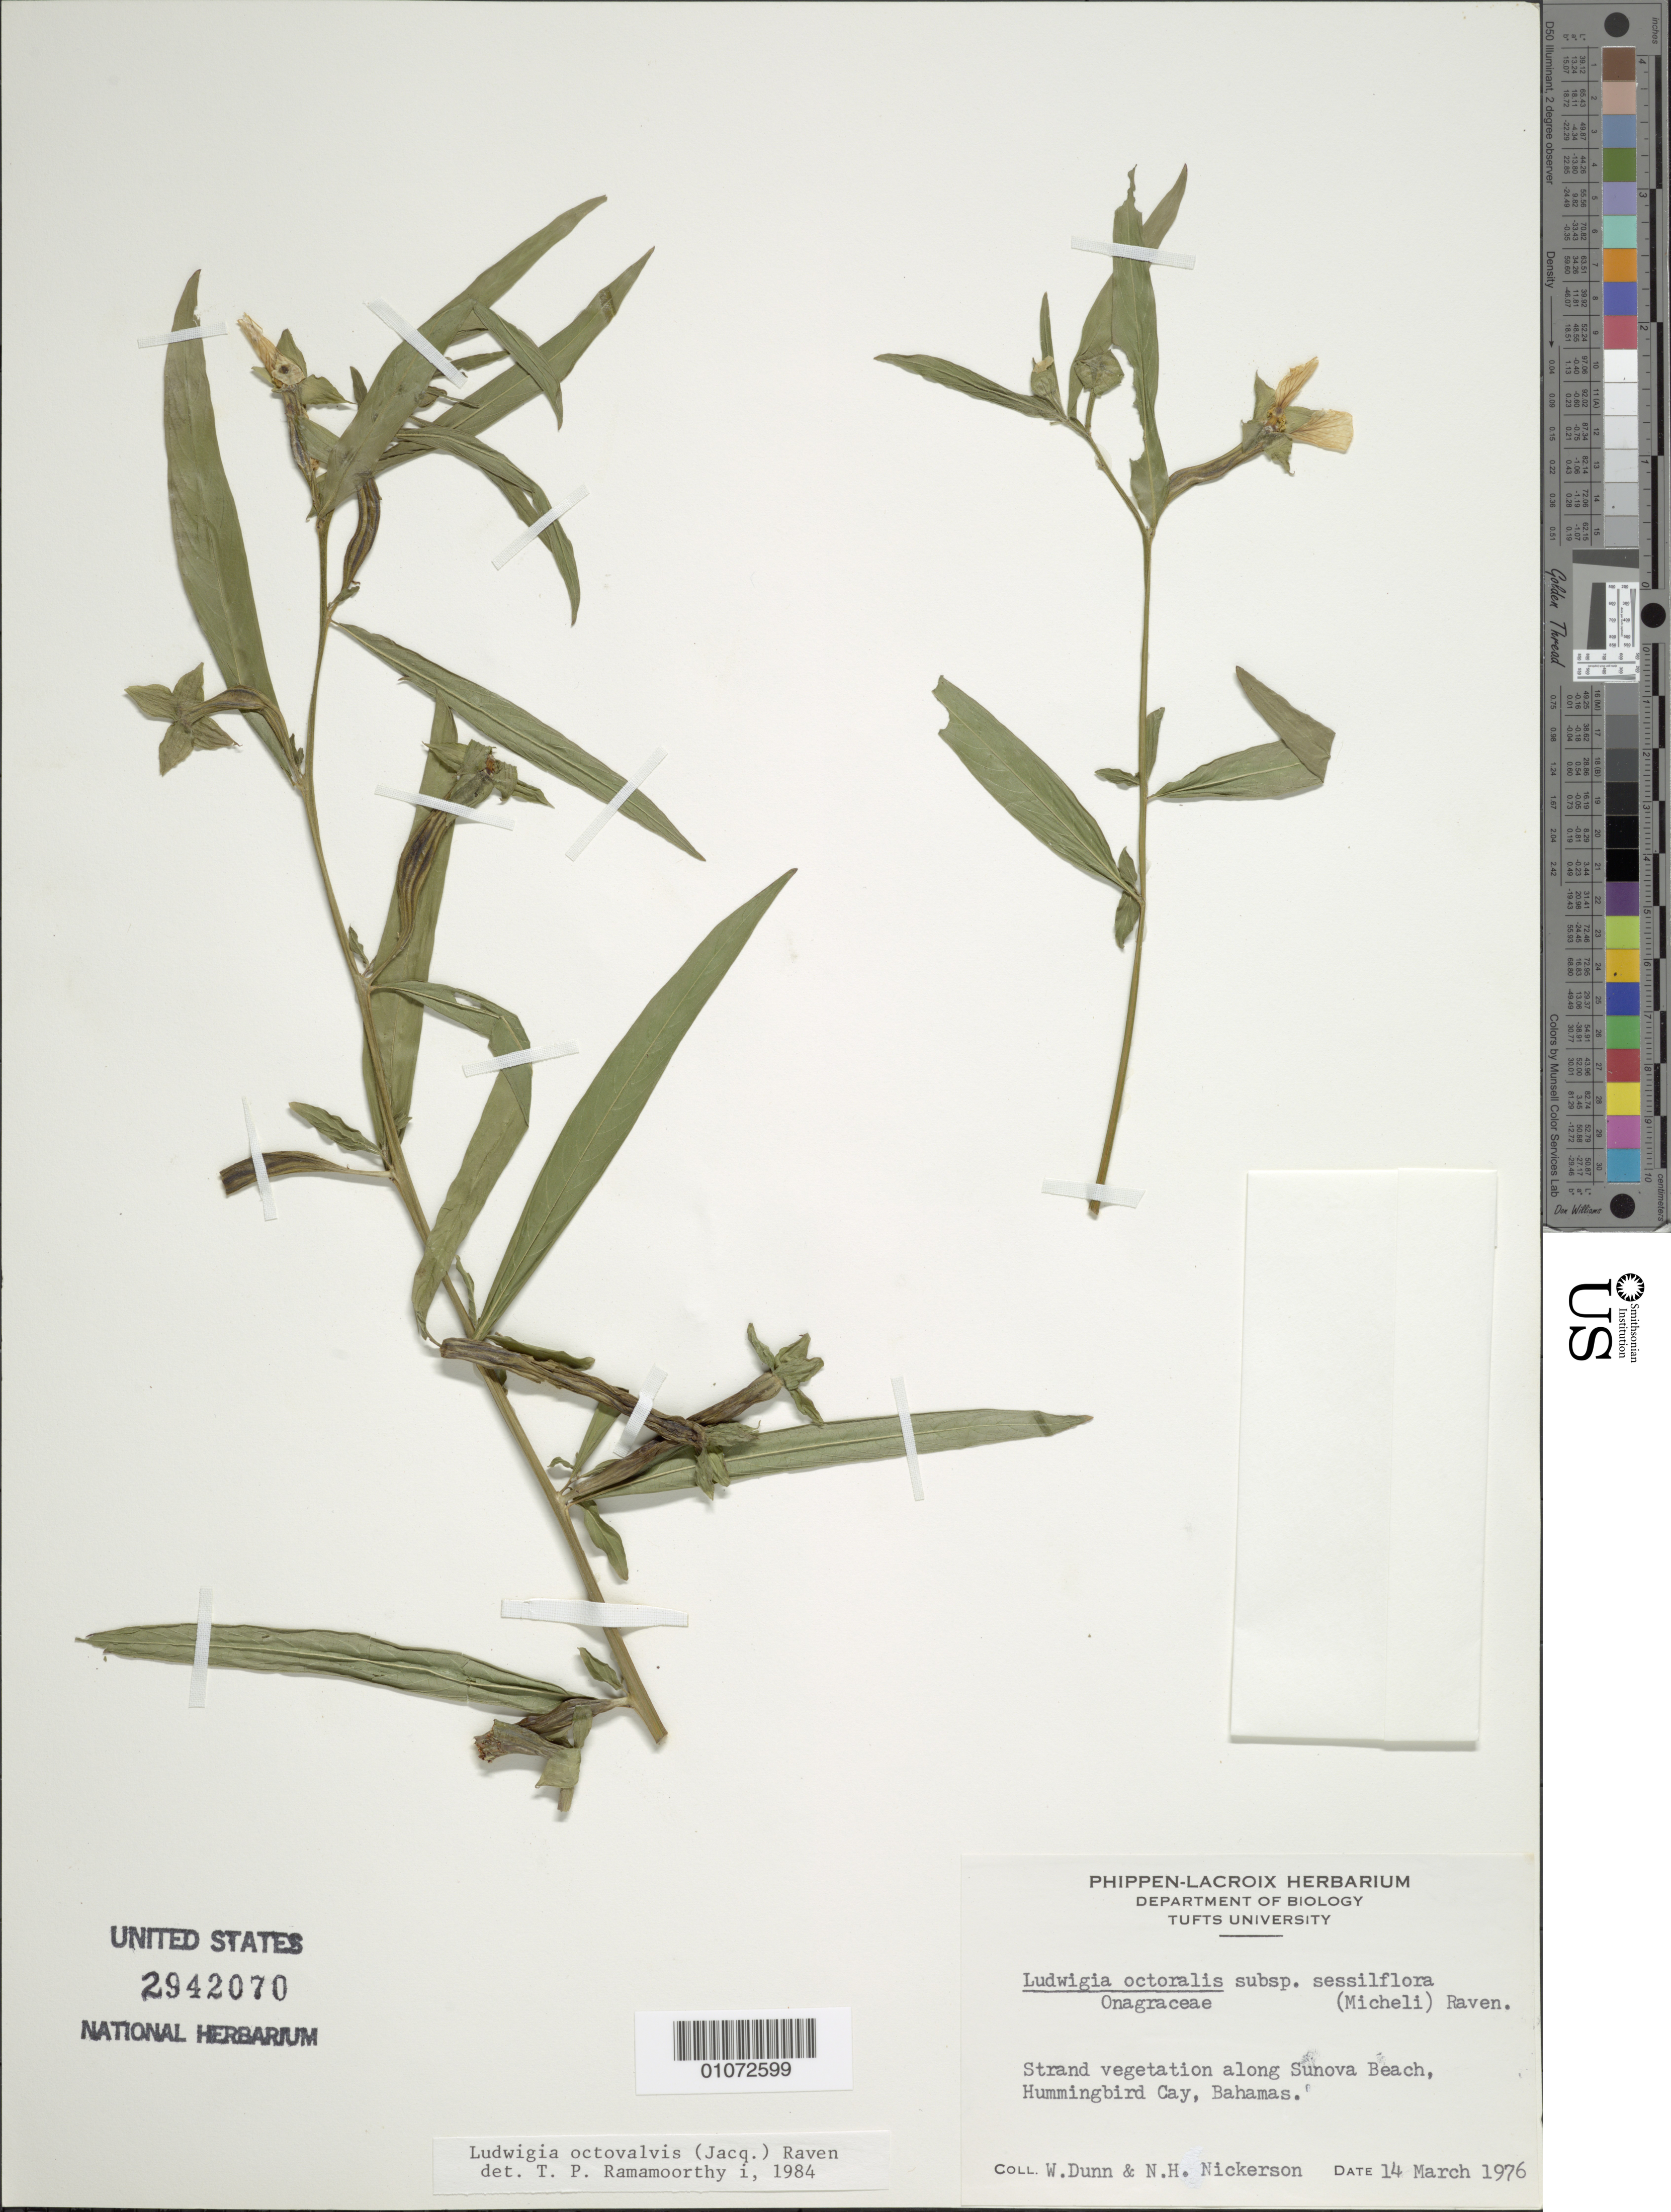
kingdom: Plantae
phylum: Tracheophyta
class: Magnoliopsida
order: Myrtales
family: Onagraceae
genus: Ludwigia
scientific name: Ludwigia octovalvis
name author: (Jacq.) P.H. Raven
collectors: W. Dunn & N. Nickerson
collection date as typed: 14 Mar 1976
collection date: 1976-03-14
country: Bahamas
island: Hummingbird Cay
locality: Strand vegetation along Sunova Beach.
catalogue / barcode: US 2942070